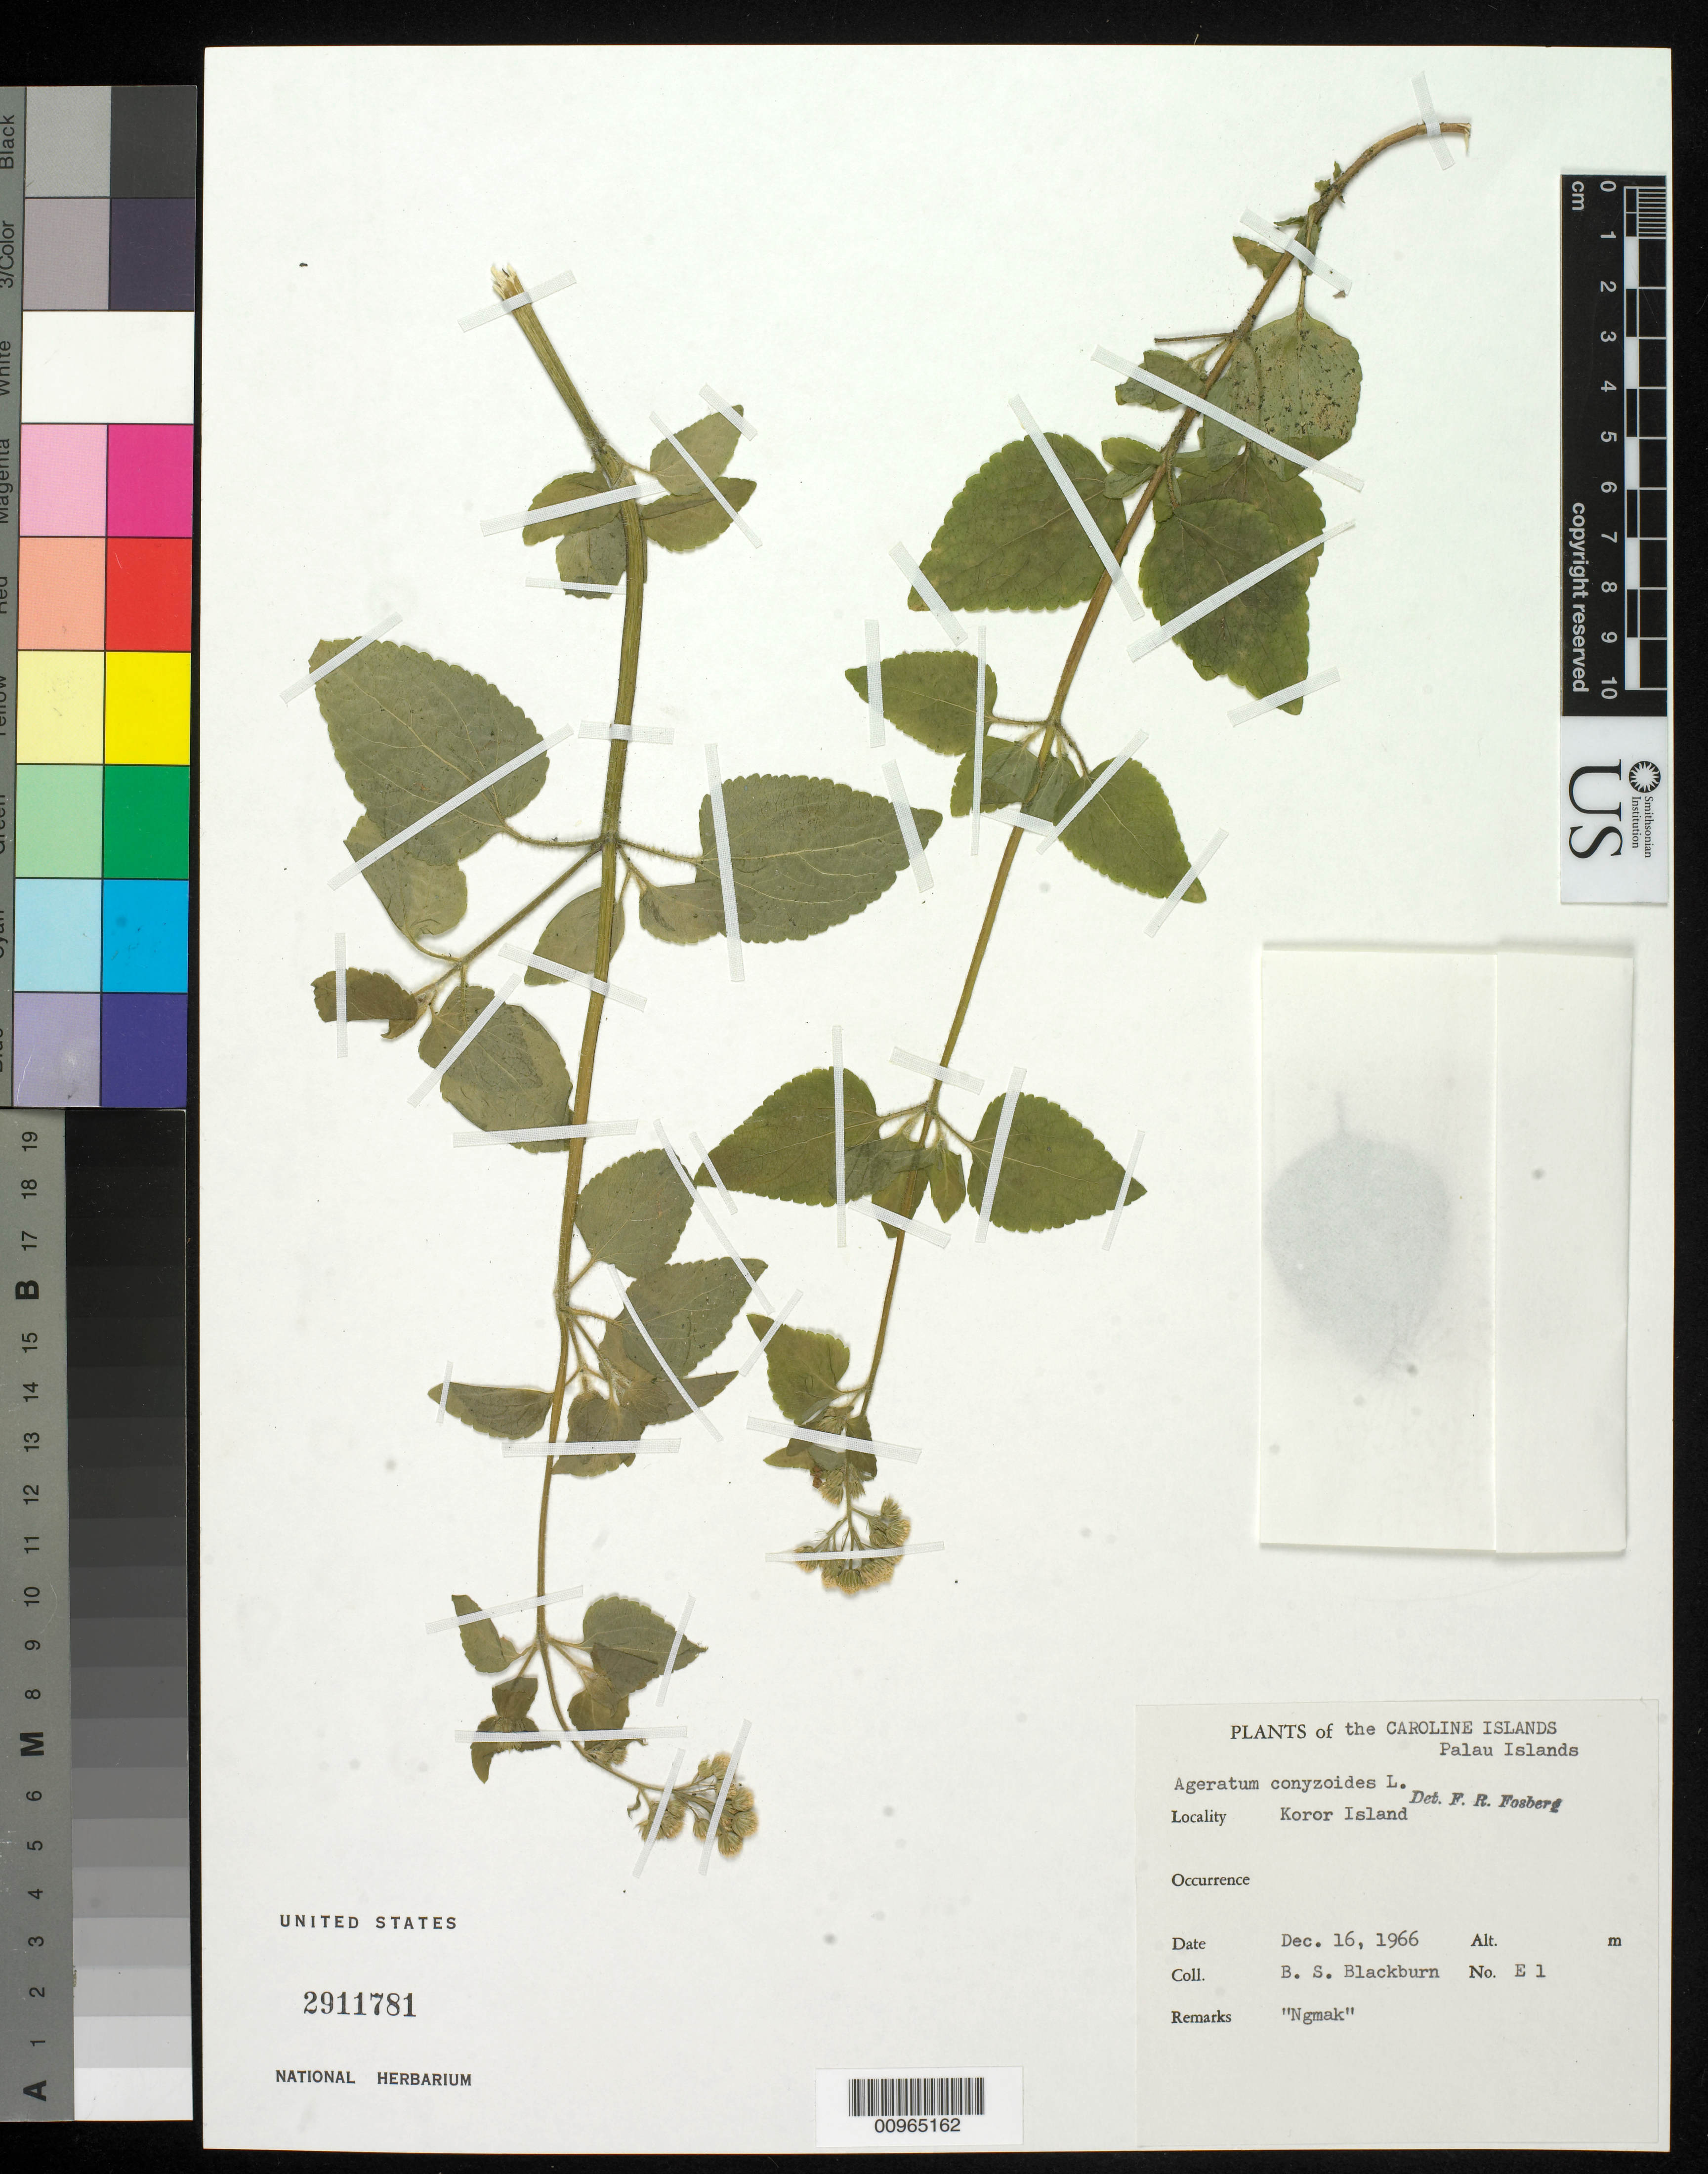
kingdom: Plantae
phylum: Tracheophyta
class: Magnoliopsida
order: Asterales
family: Asteraceae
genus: Ageratum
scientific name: Ageratum conyzoides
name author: L.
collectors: B. S. Blackburn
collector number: E 1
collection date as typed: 16 Dec 1966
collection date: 1966-12-16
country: Palau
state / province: Koror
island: Oreor (Koror)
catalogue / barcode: US 2911781